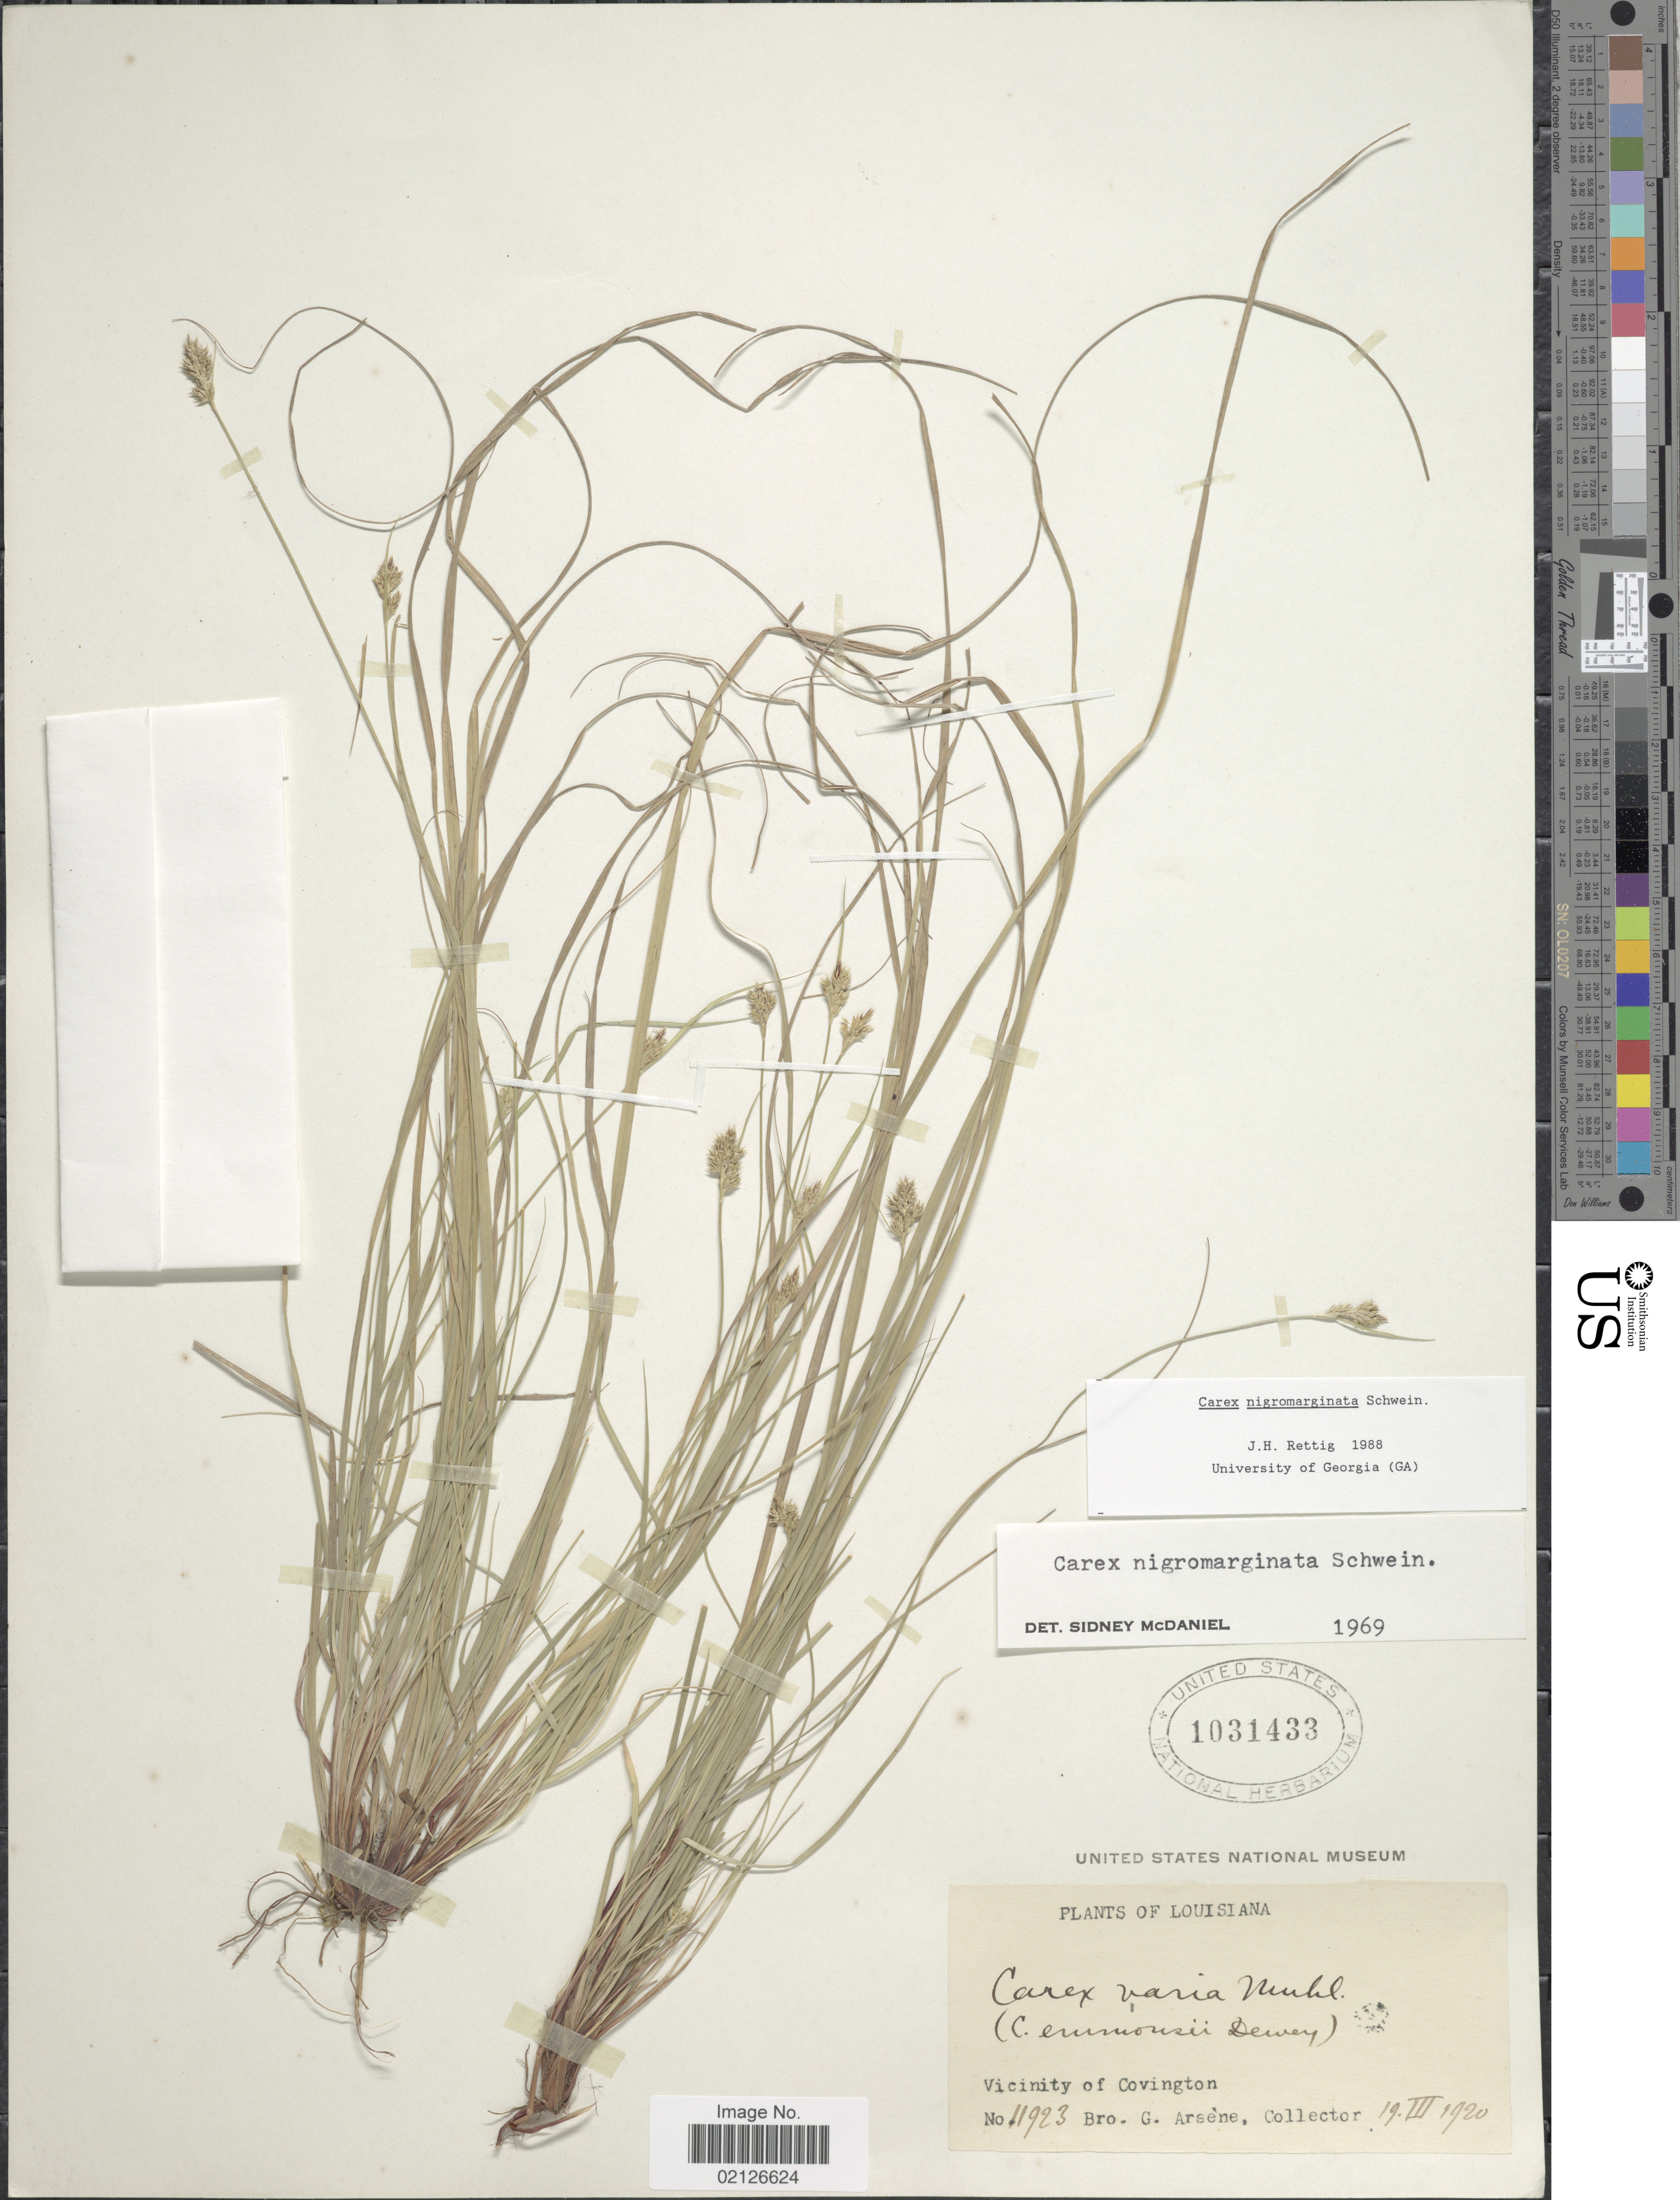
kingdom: Plantae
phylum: Tracheophyta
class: Liliopsida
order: Poales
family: Cyperaceae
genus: Carex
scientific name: Carex nigromarginata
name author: Schwein.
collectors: Bro. G. Arsène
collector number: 11923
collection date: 1920-03-19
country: United States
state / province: Louisiana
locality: Vicinity of Covington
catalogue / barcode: US 1031433